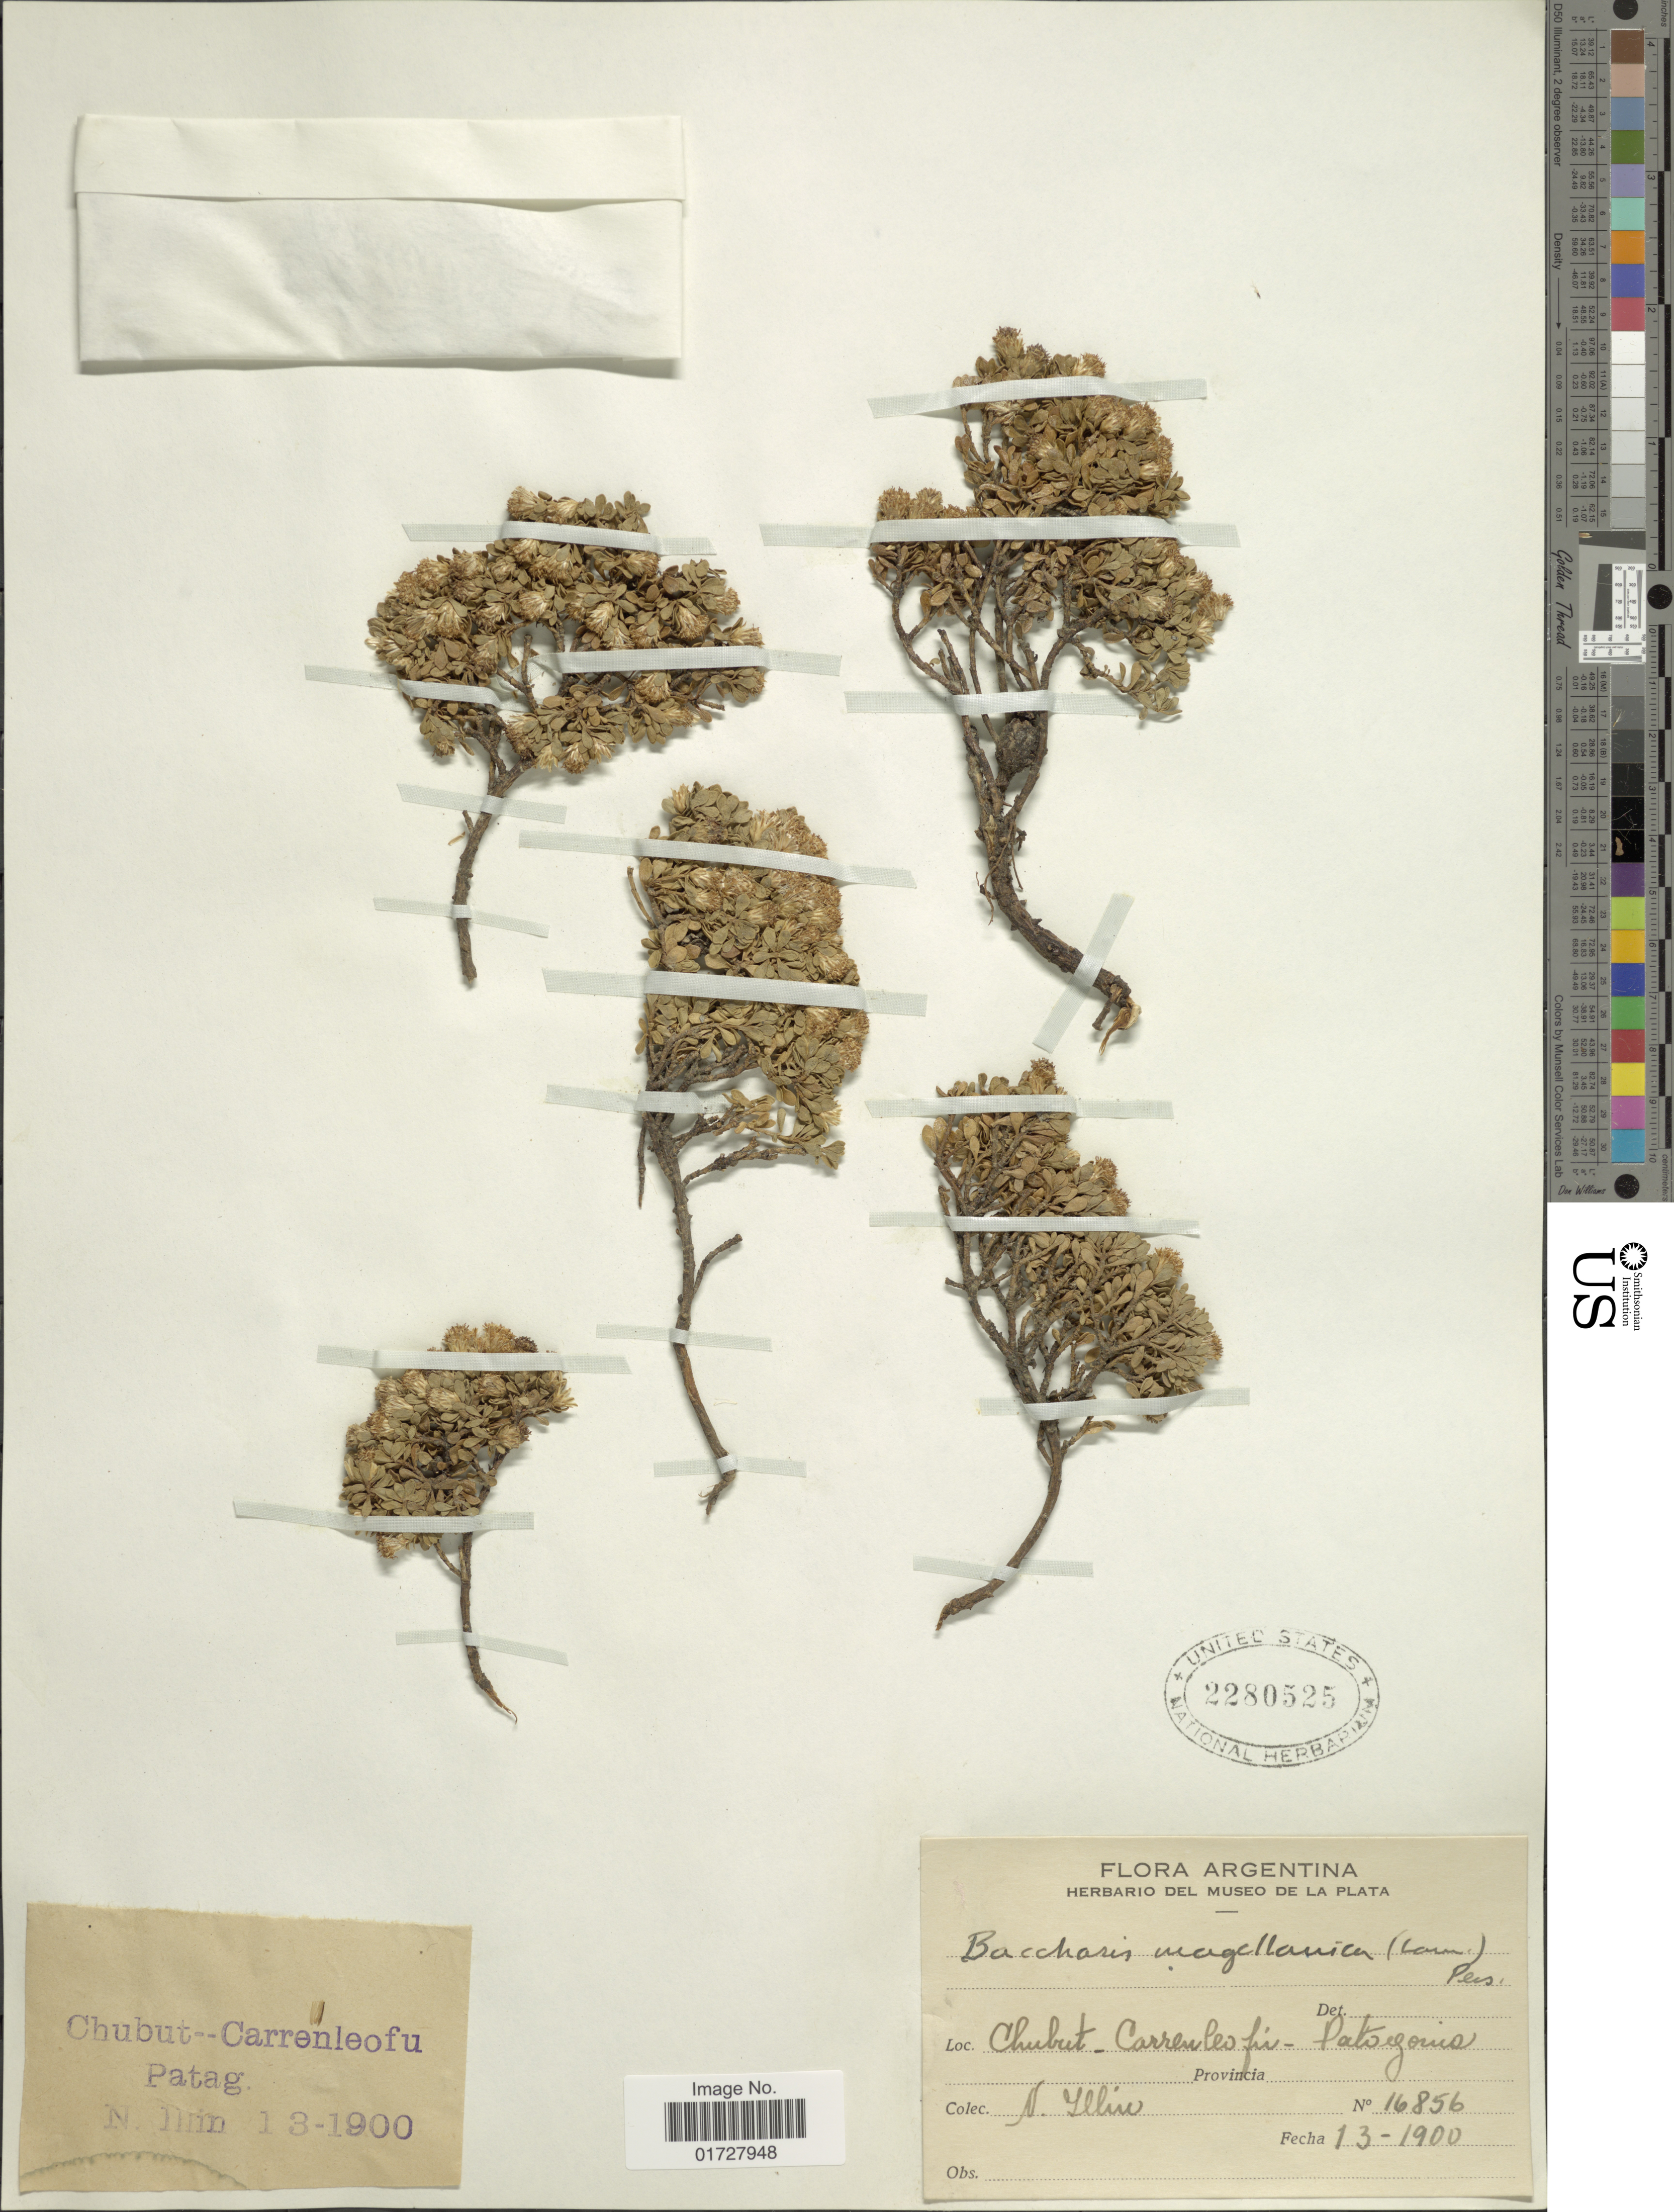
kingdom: Plantae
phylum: Tracheophyta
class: Magnoliopsida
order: Asterales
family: Asteraceae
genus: Baccharis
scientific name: Baccharis tricuneata var. magellanica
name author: (Lam.) Cuatrec.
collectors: N. Illin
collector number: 16856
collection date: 1900-03-01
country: Argentina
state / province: Chubut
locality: Carrenleofu-Patagonia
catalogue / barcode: US 2280525